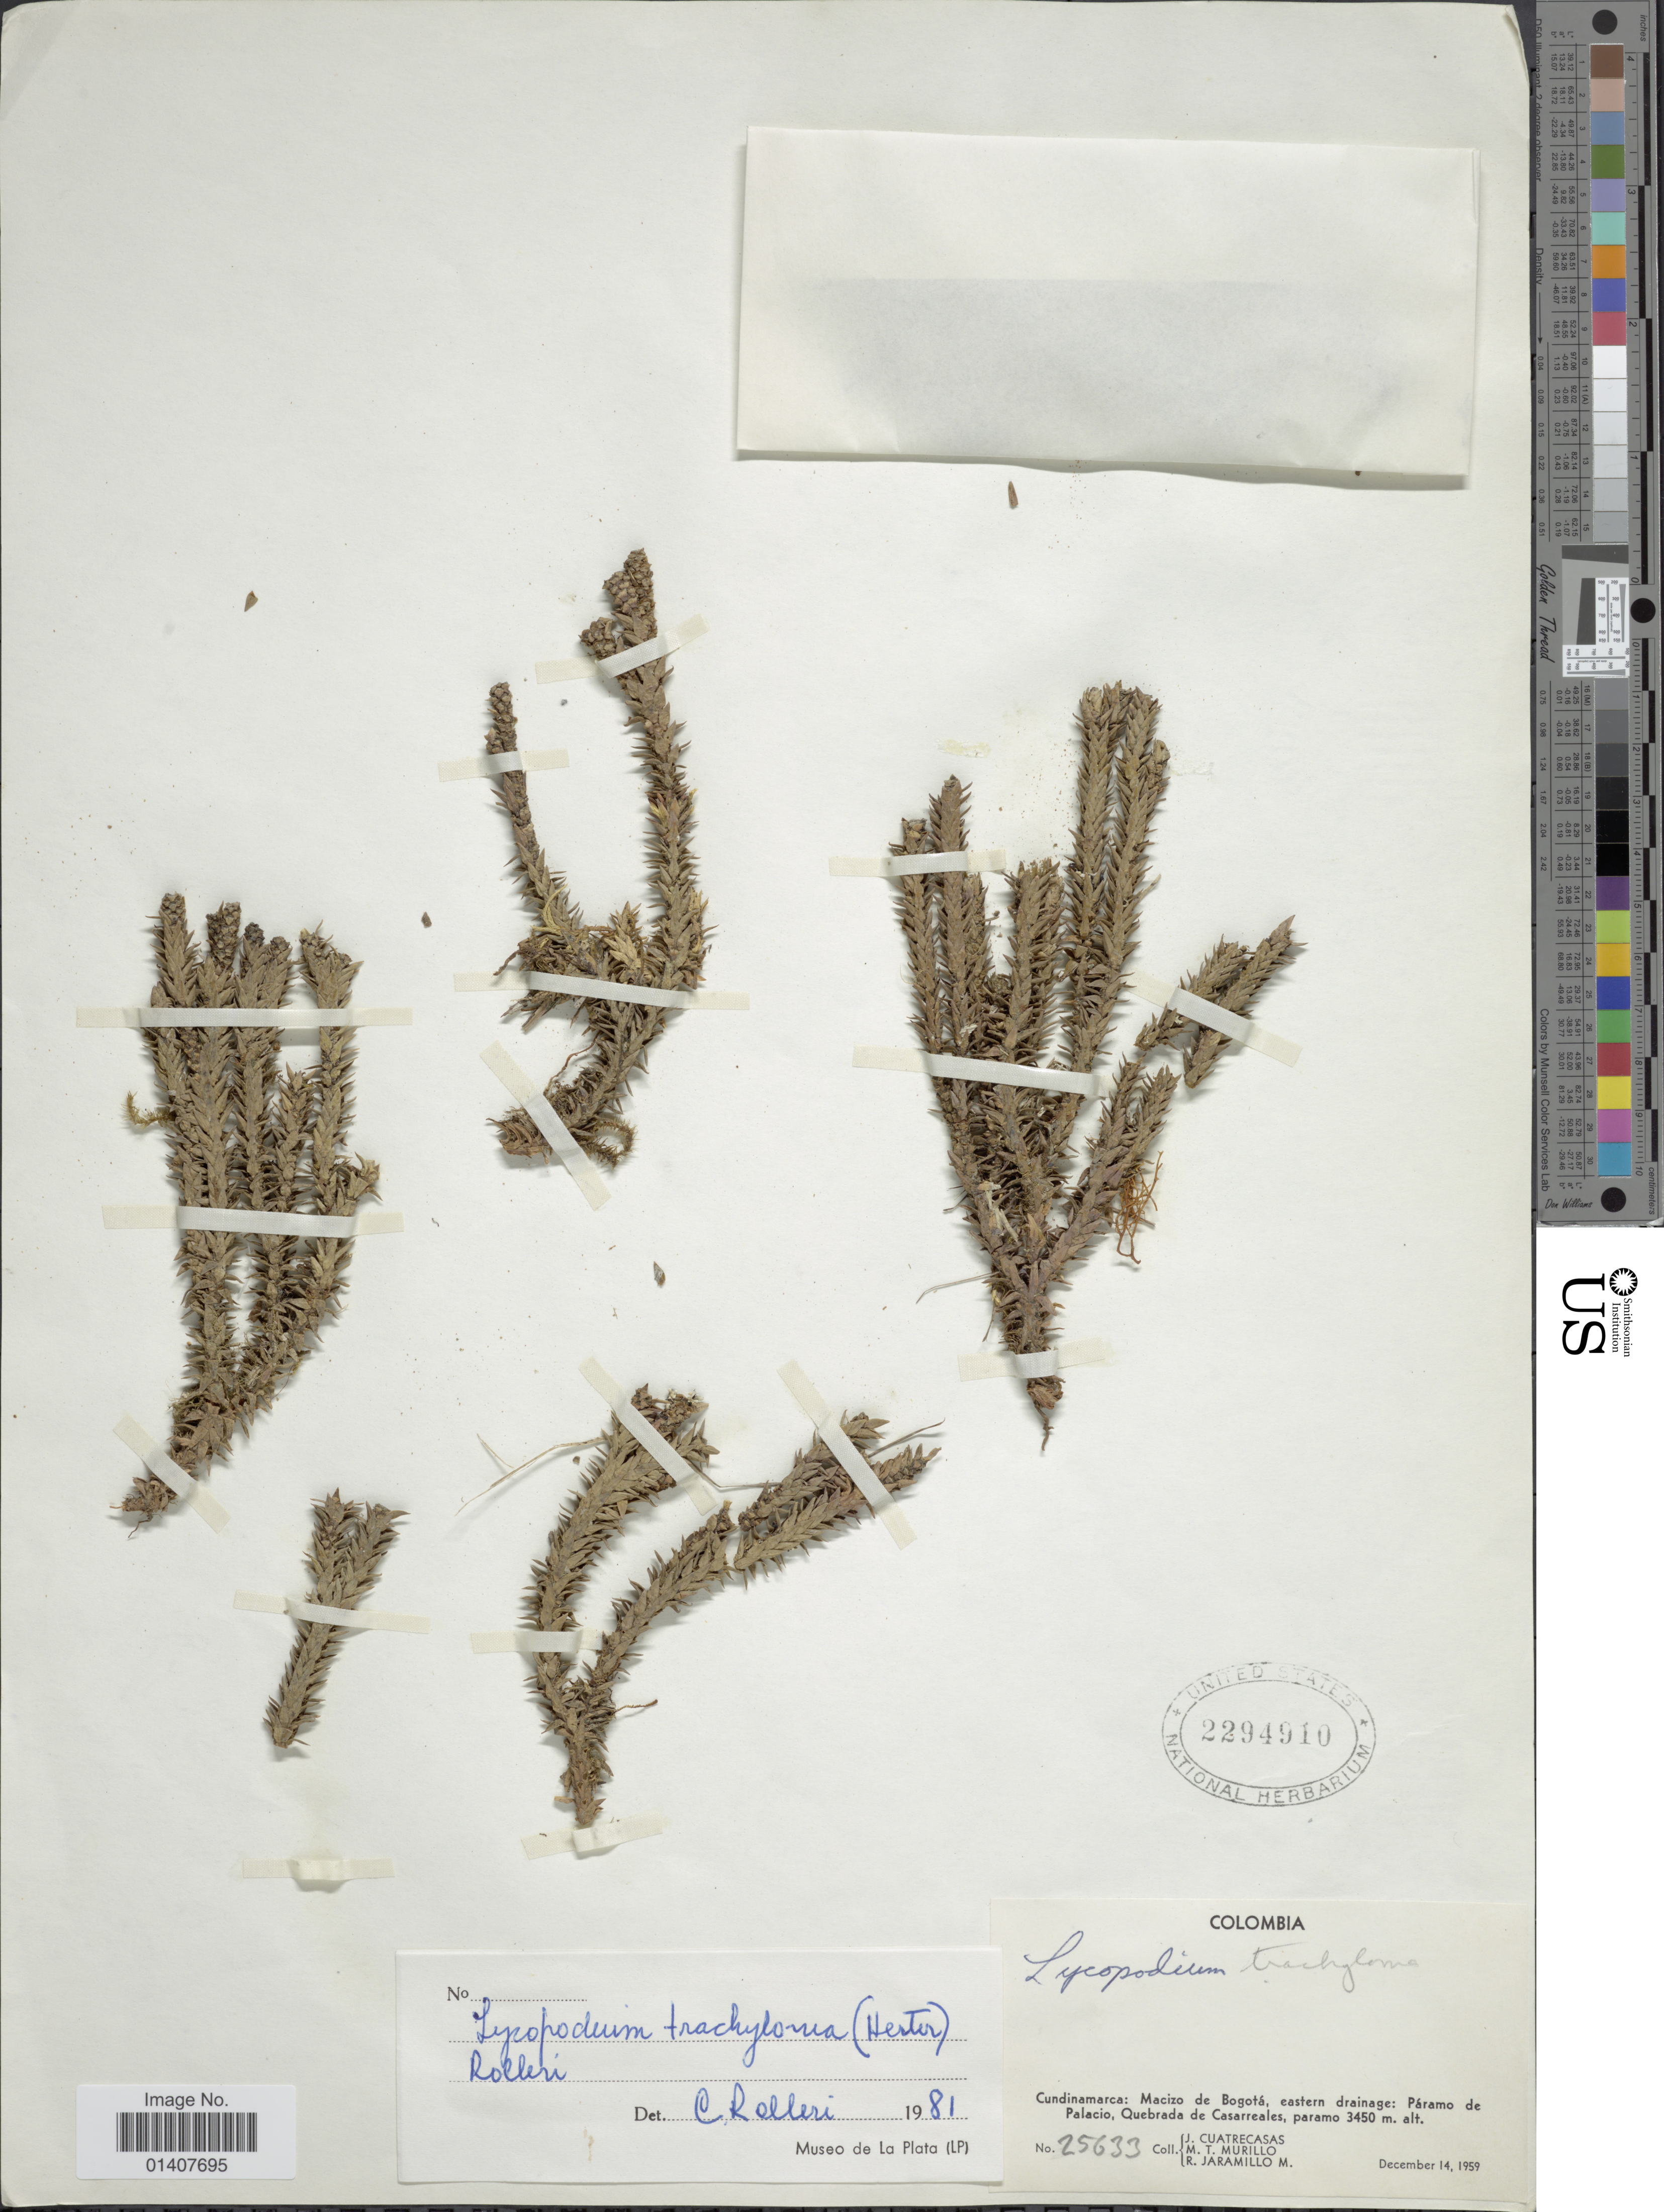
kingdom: Plantae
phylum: Tracheophyta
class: Lycopodiopsida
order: Lycopodiales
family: Lycopodiaceae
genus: Phlegmariurus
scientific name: Phlegmariurus ocananus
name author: (Herter) B. Øllg.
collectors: J. Cuatrecasas, M. Murillo & R. Jaramillo M.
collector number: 25633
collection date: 1959-12-14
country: Colombia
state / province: Cundinamarca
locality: Cundinamarca: Macizo de Bogotá, eastern drainage: Páramo de Palacio, Quebrada de Casarreales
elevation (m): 3450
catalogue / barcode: US 2294910